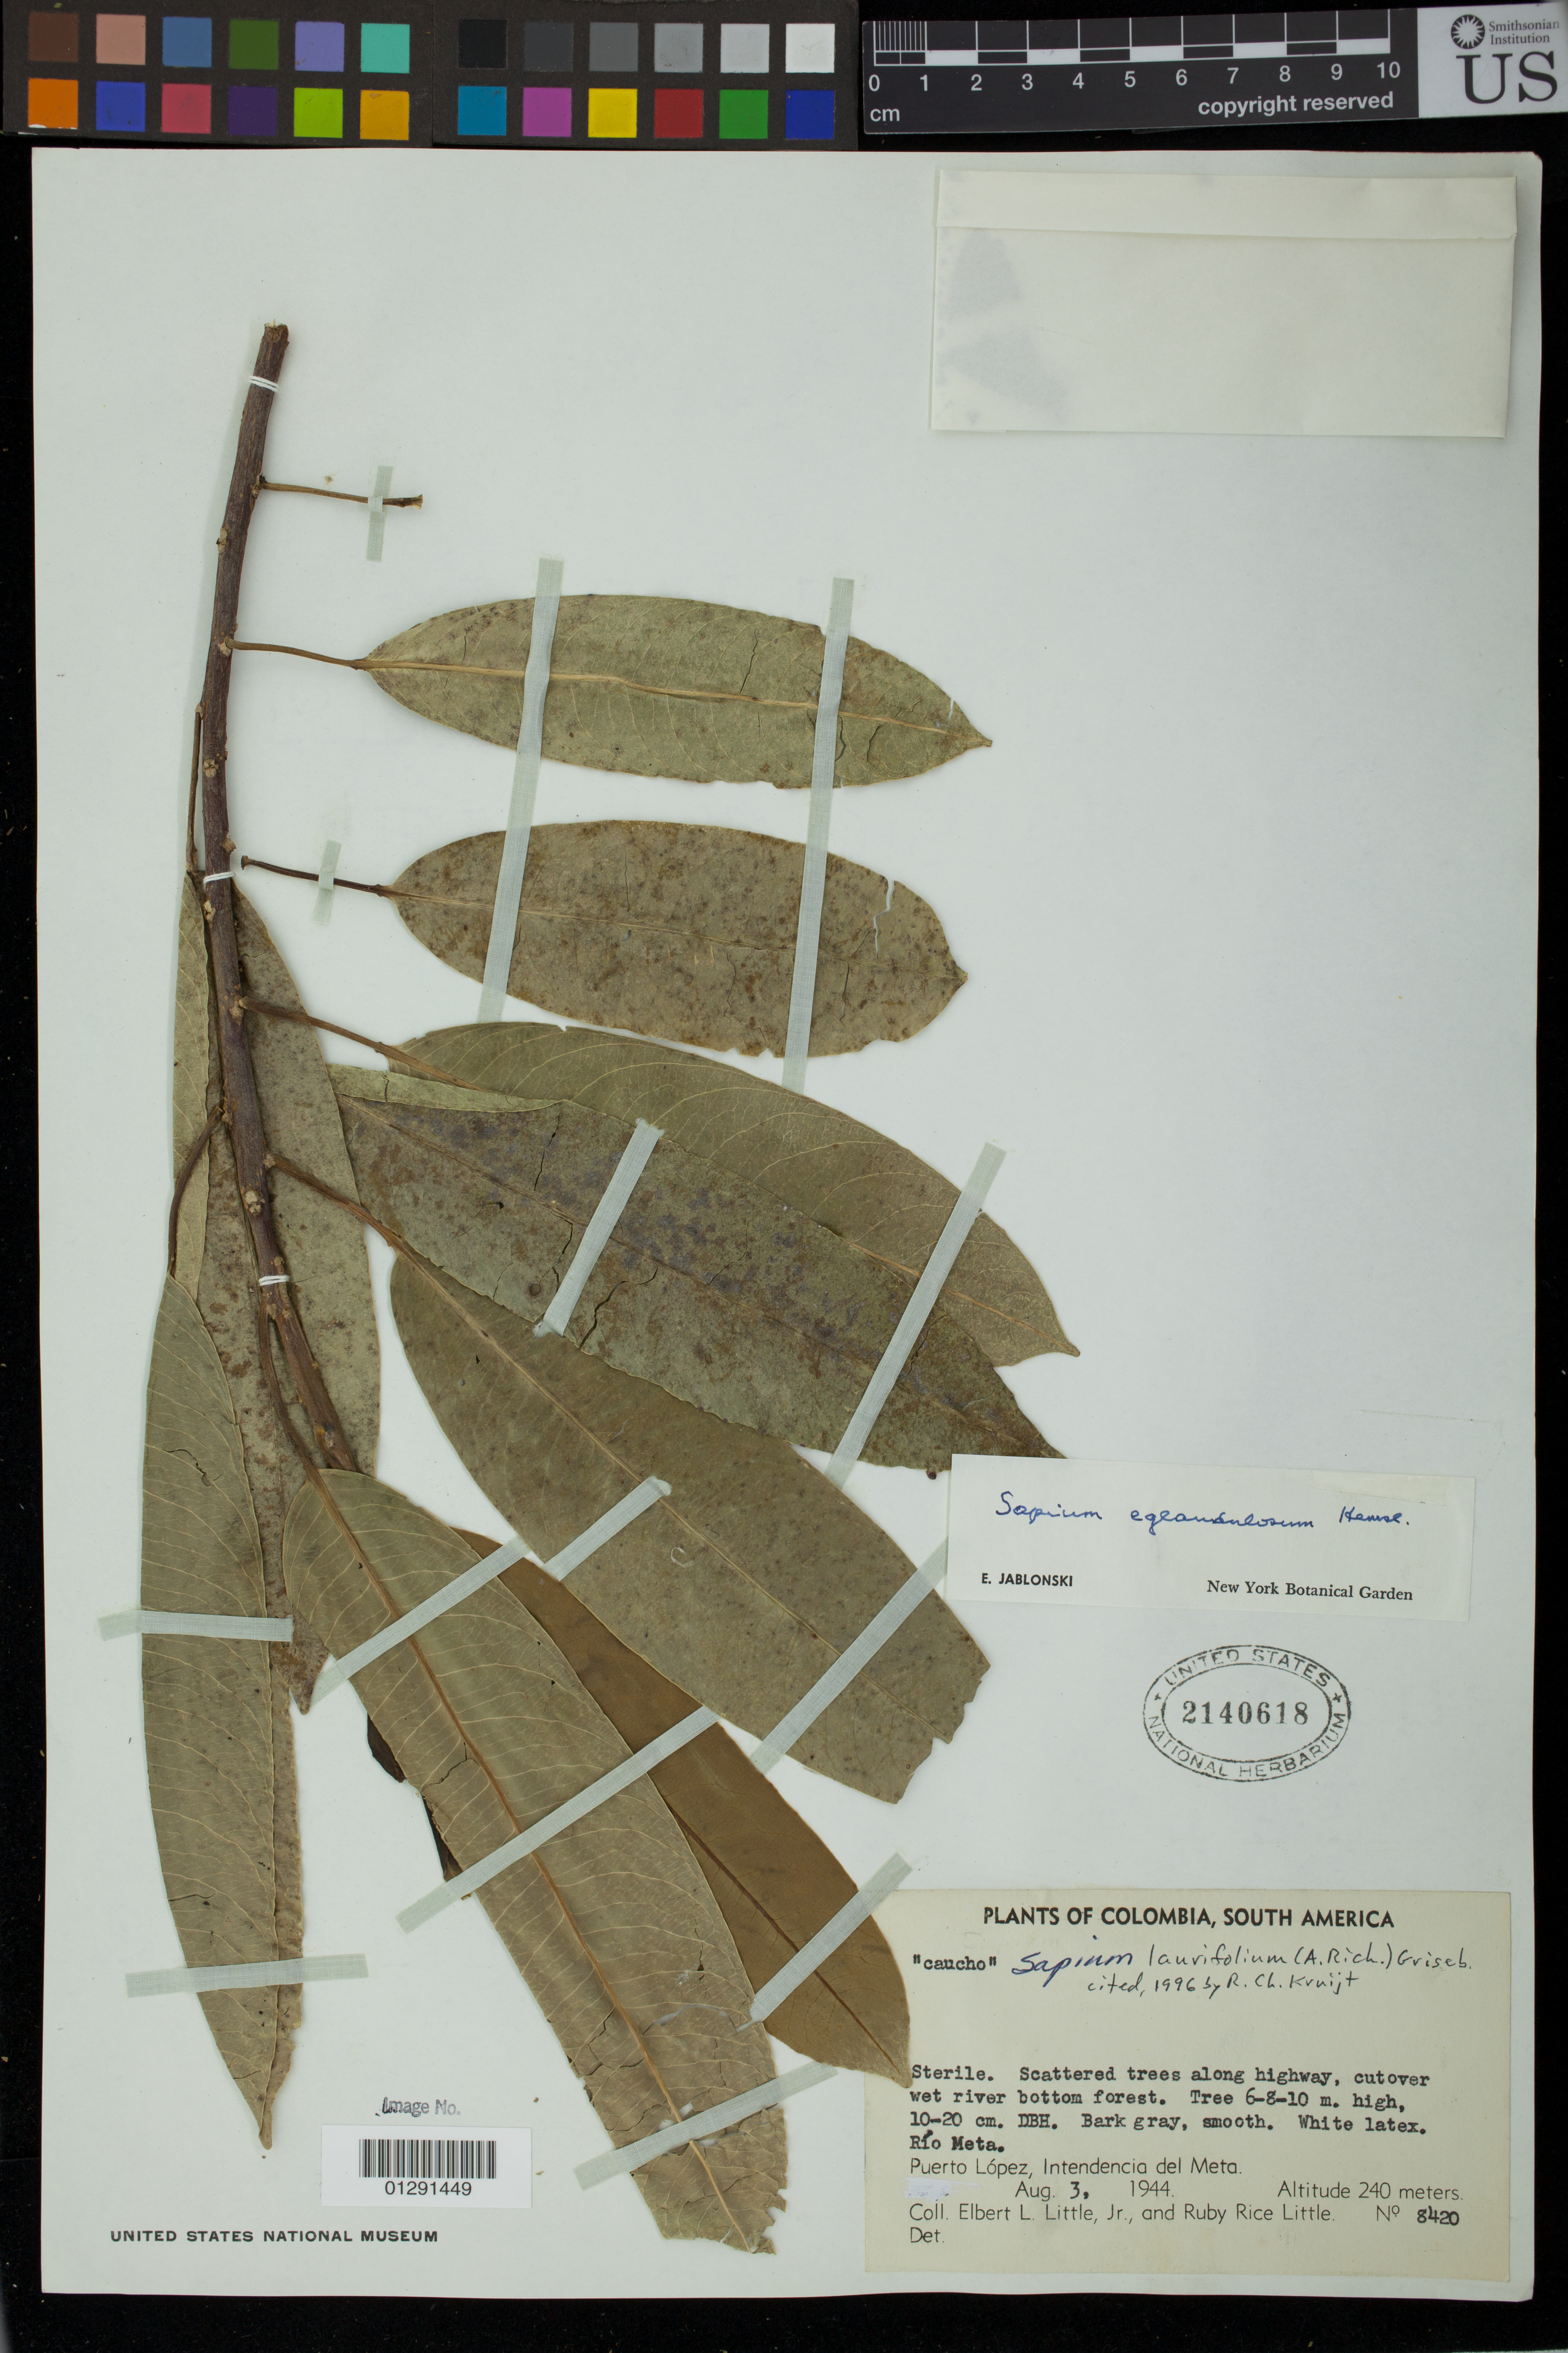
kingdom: Plantae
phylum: Tracheophyta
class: Magnoliopsida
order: Malpighiales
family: Euphorbiaceae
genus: Sapium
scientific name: Sapium lauriflorum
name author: (A. Rich.) Griseb.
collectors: E. L. Little & R. R. Little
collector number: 8420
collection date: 1944-08-03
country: Colombia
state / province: Meta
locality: Rio Meta: Puerto Lopez, Intendencia del Meta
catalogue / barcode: US 2140618